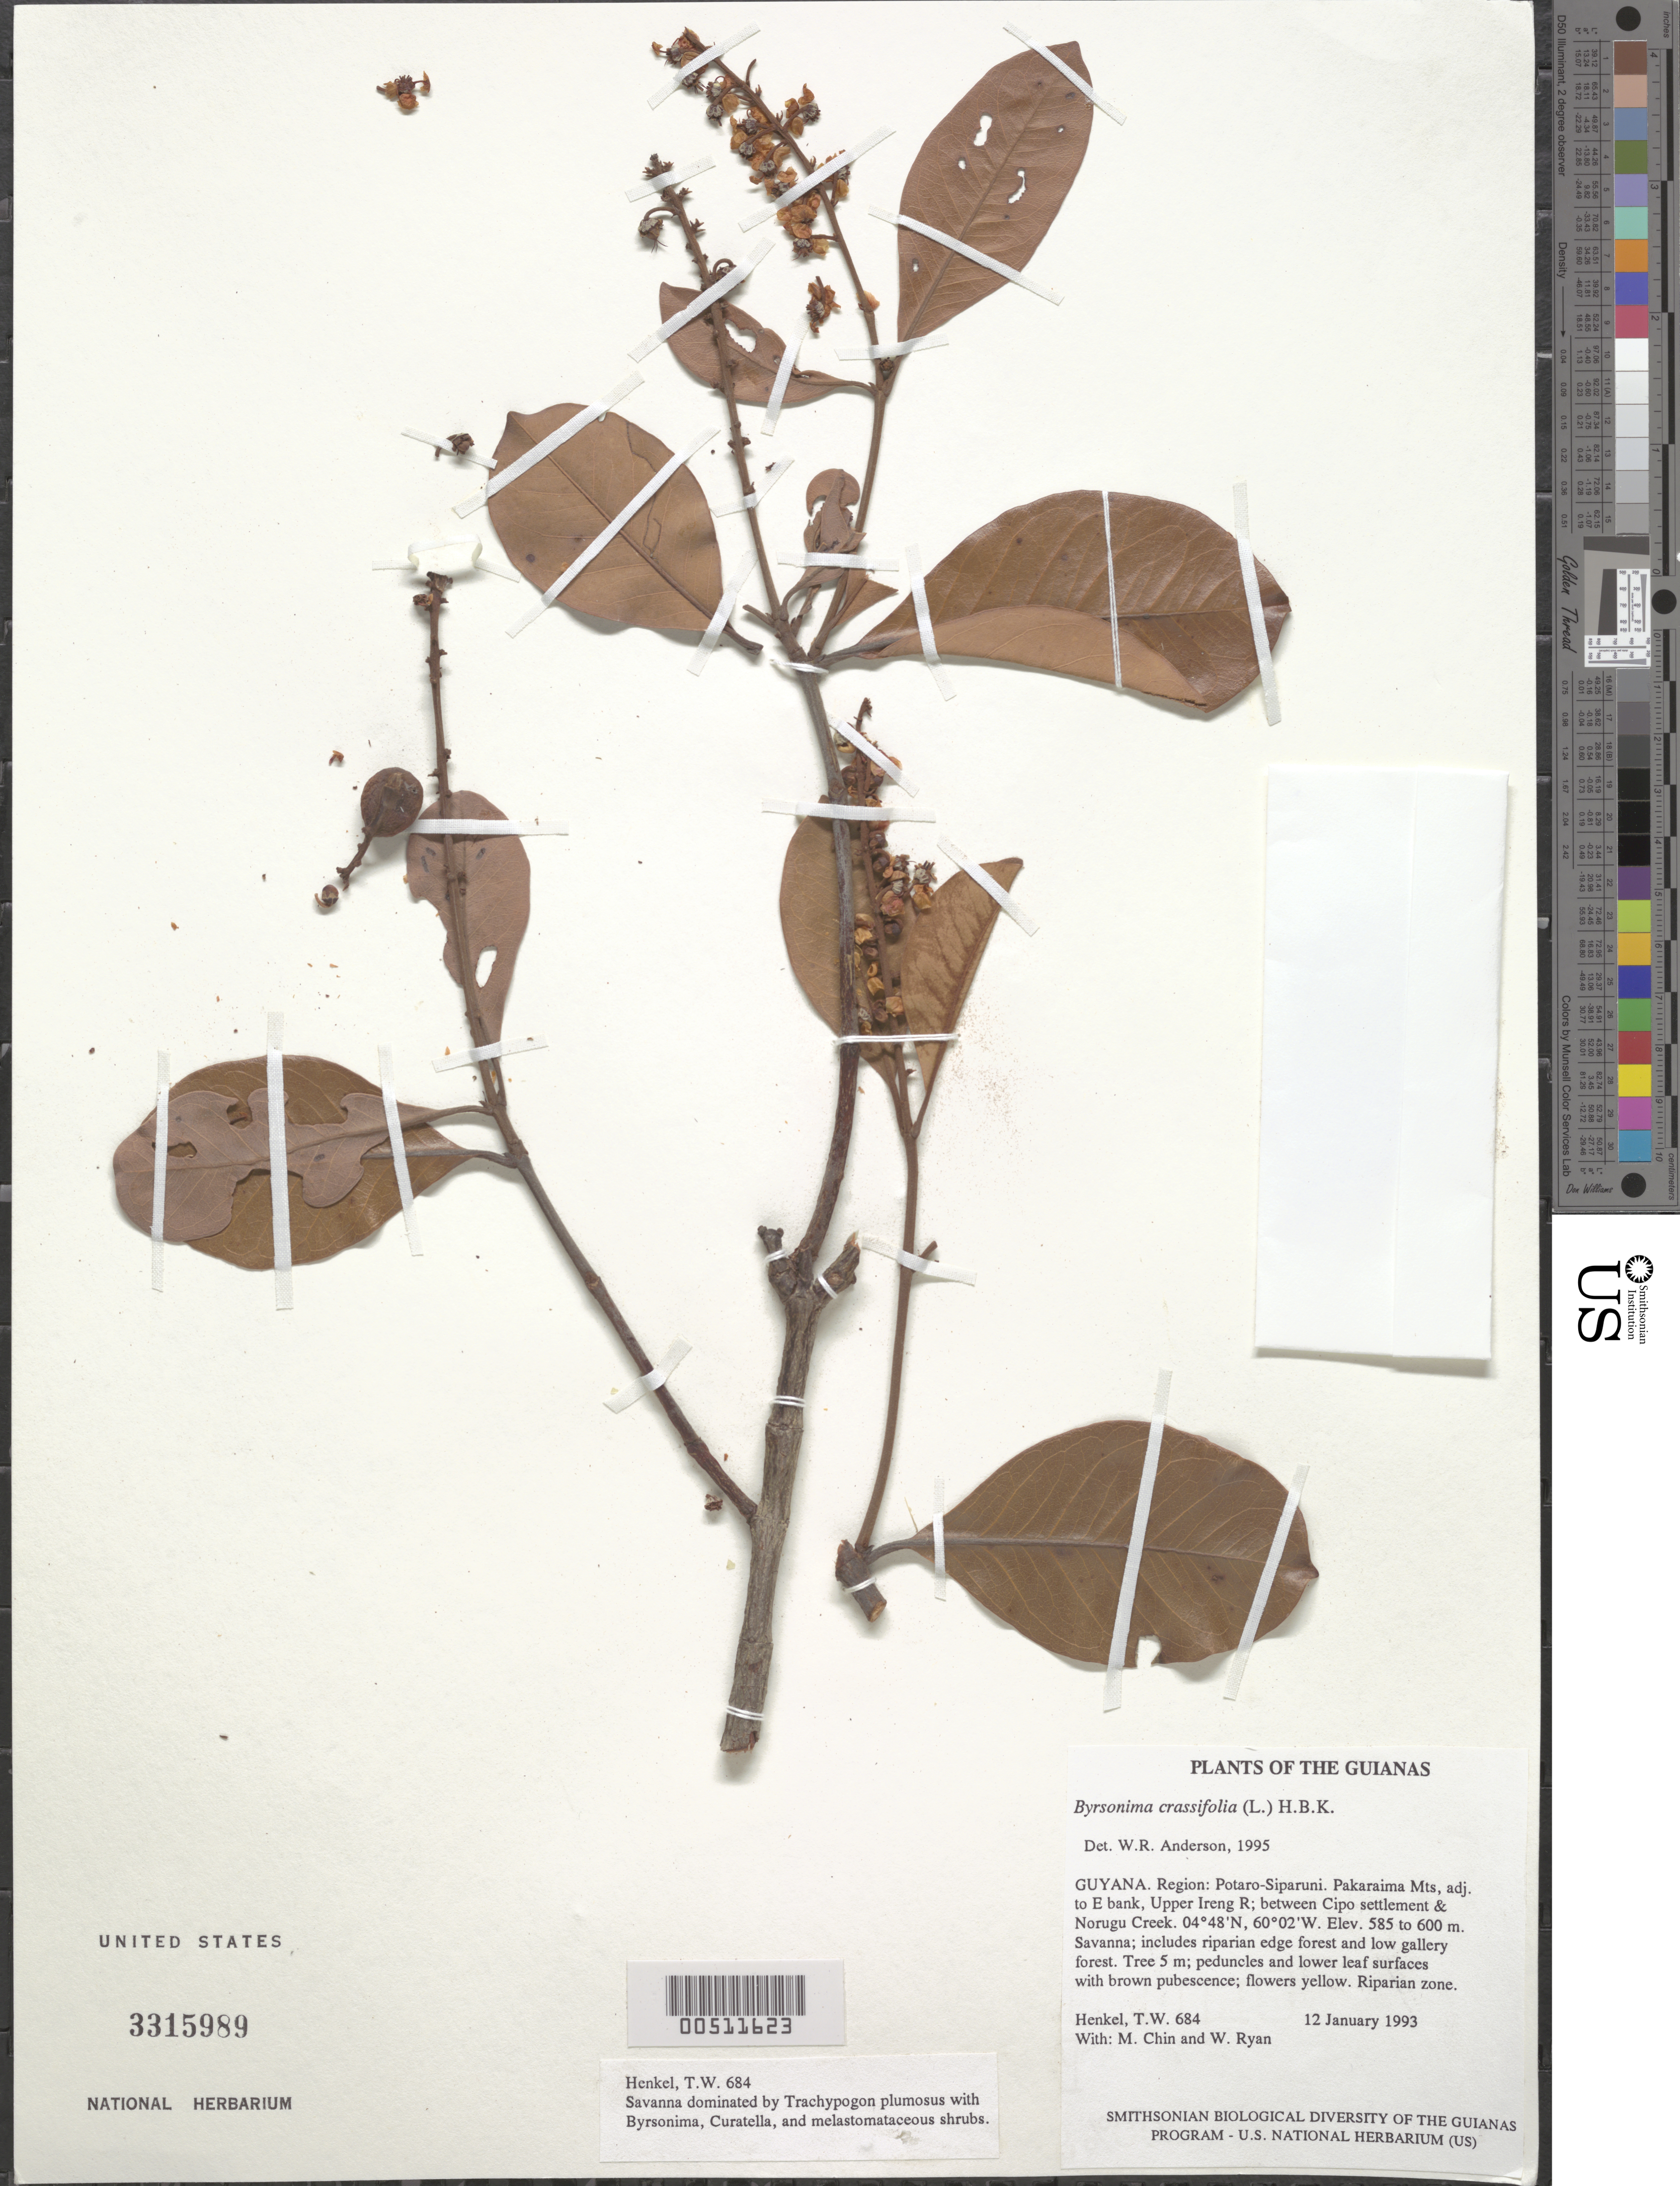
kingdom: Plantae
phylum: Tracheophyta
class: Magnoliopsida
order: Malpighiales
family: Malpighiaceae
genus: Byrsonima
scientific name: Byrsonima crassifolia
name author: (L.) Kunth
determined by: Anderson, W. R., (MICH), University of Michigan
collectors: T. Henkel, M. Chin & W. Ryan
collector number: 684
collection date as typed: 12 January 1993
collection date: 1993-01-12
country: Guyana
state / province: Potaro-Siparuni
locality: Pakaraima Mts, adj. to E bank, Upper Ireng R; between Cipo settlement & Norugu Creek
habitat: Savanna; includes riparian edge forest and low gallery forest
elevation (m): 585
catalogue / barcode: US 3315989